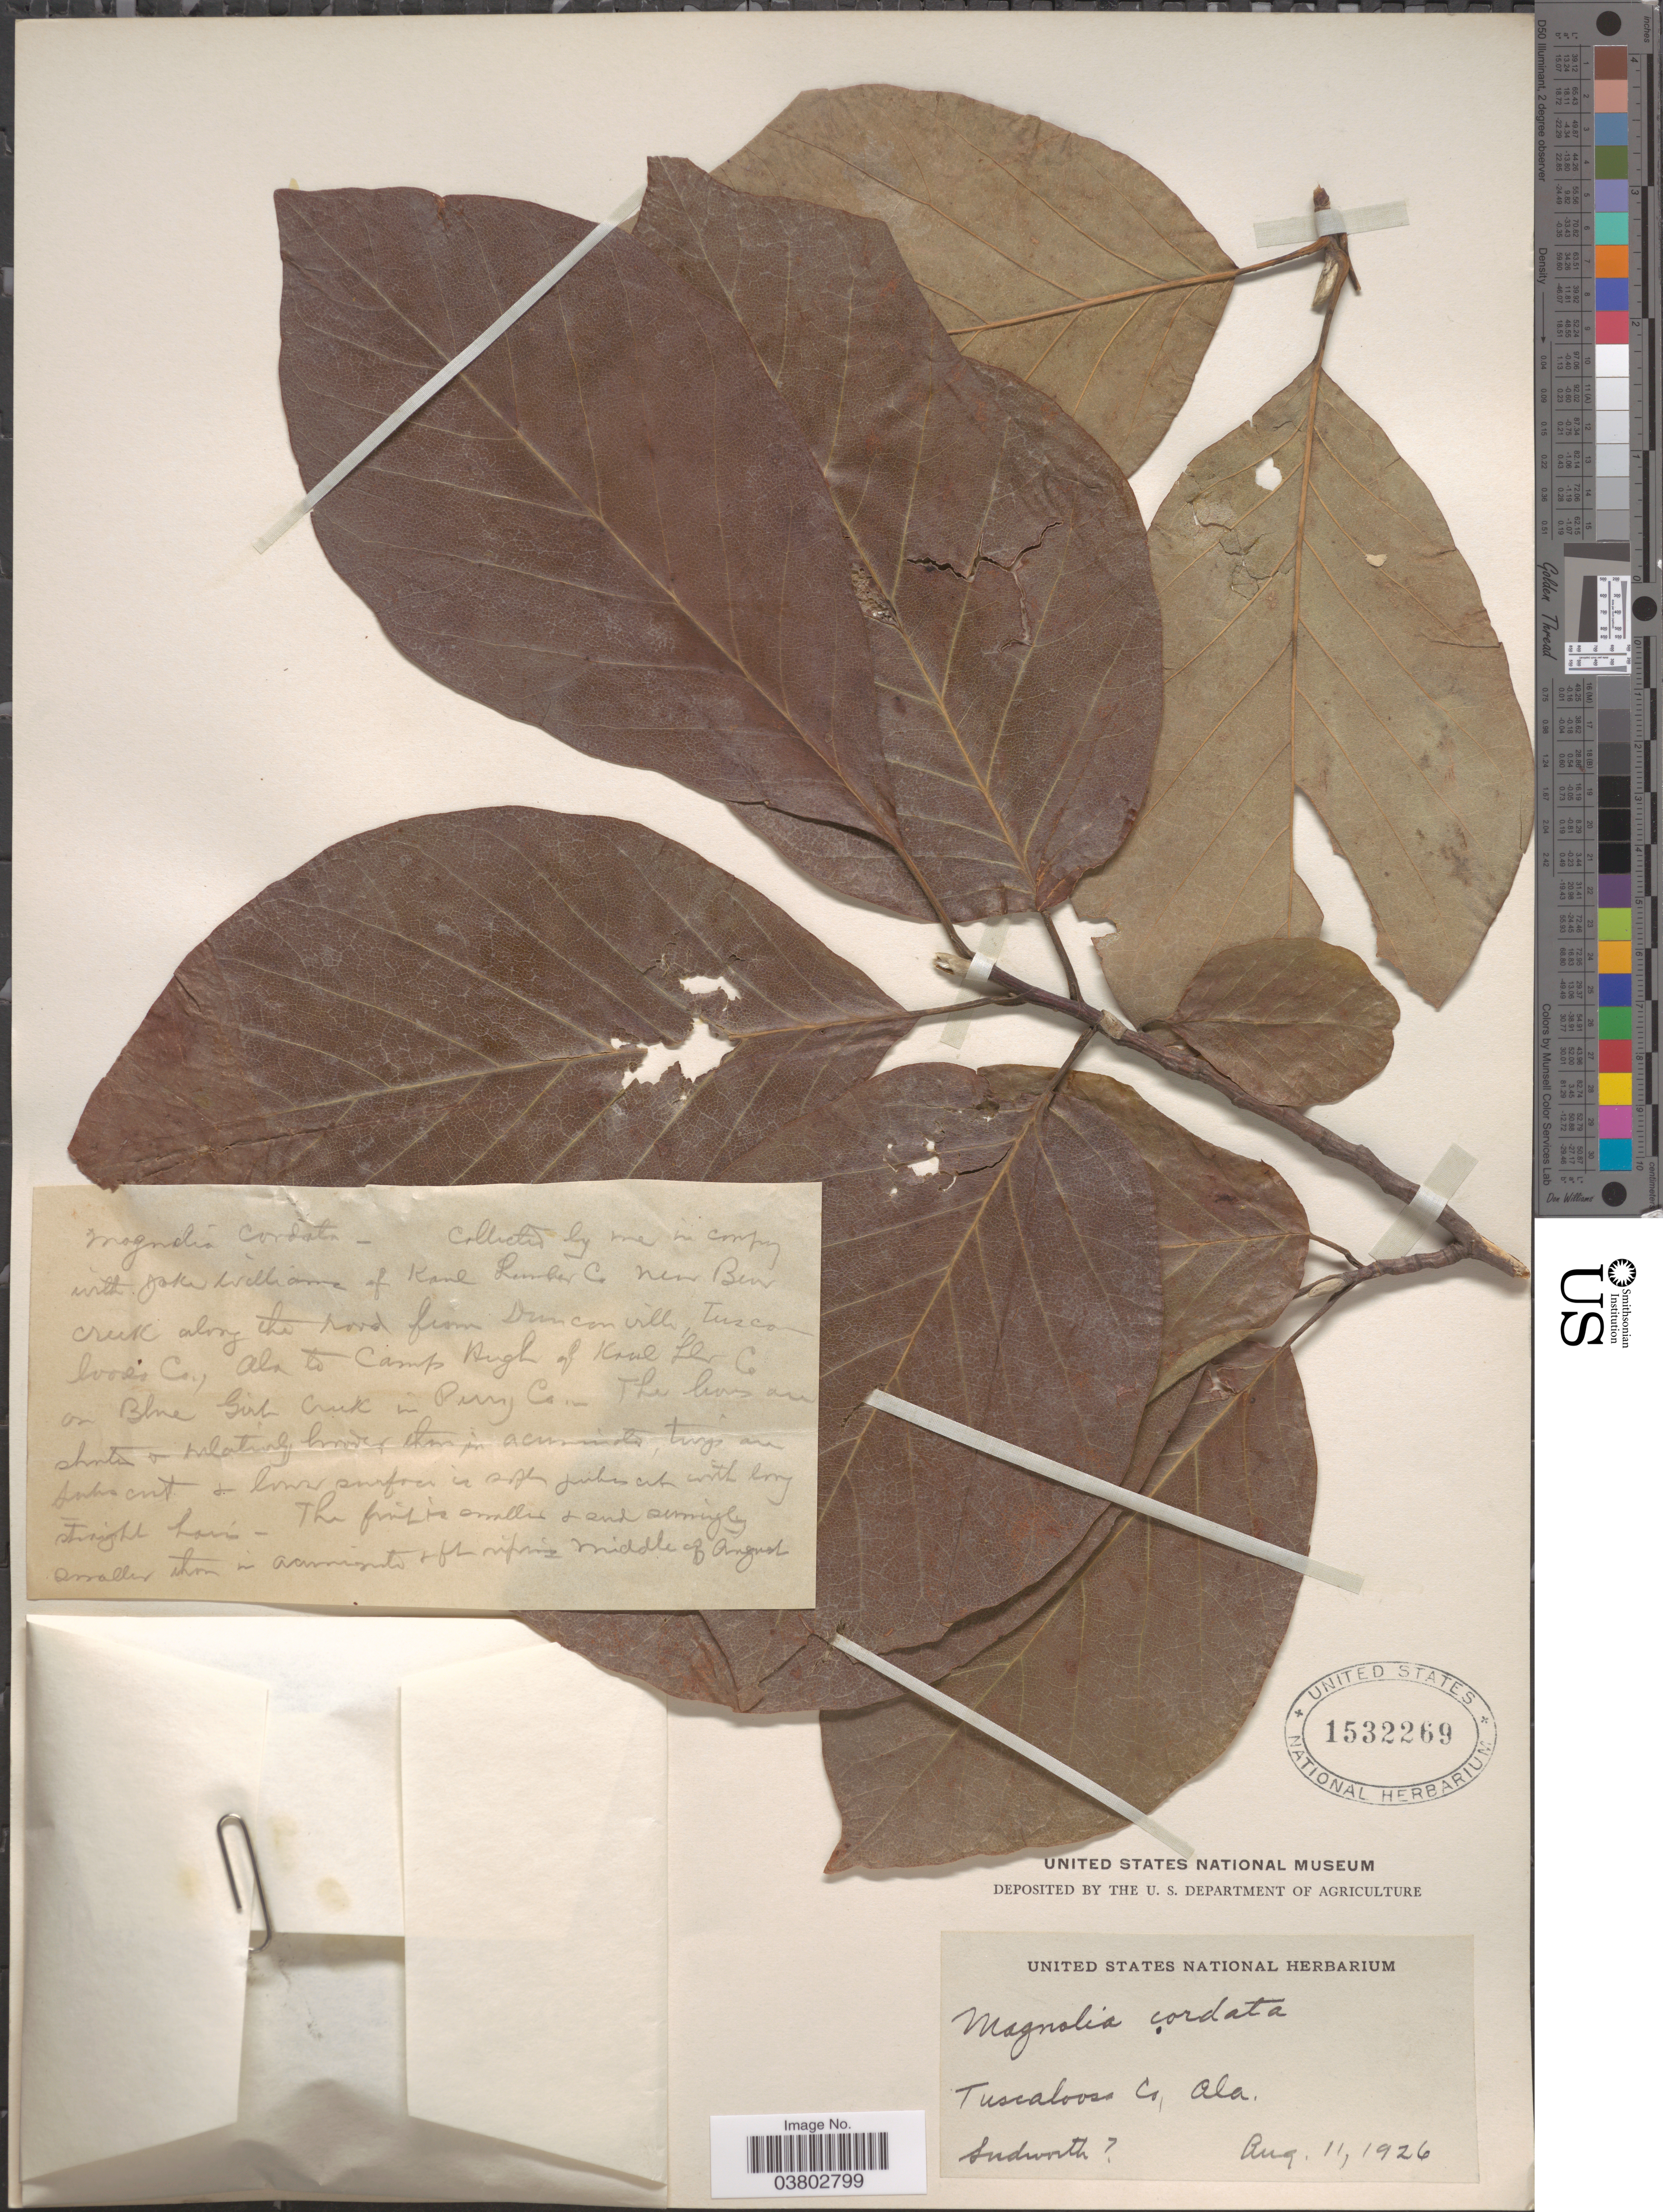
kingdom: Plantae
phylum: Tracheophyta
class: Magnoliopsida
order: Magnoliales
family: Magnoliaceae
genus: Magnolia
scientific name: Magnolia cordata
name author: Michx.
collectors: Sudworth & J. Williams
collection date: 1926-08-11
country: United States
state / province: Alabama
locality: Near Bear Creek along the road from Duncanville, Tuscaloosa Co., Ala to Camp Hugh of Kane Lbr Co on Blue Girth Creek in Perry Co.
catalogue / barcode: US 1532269